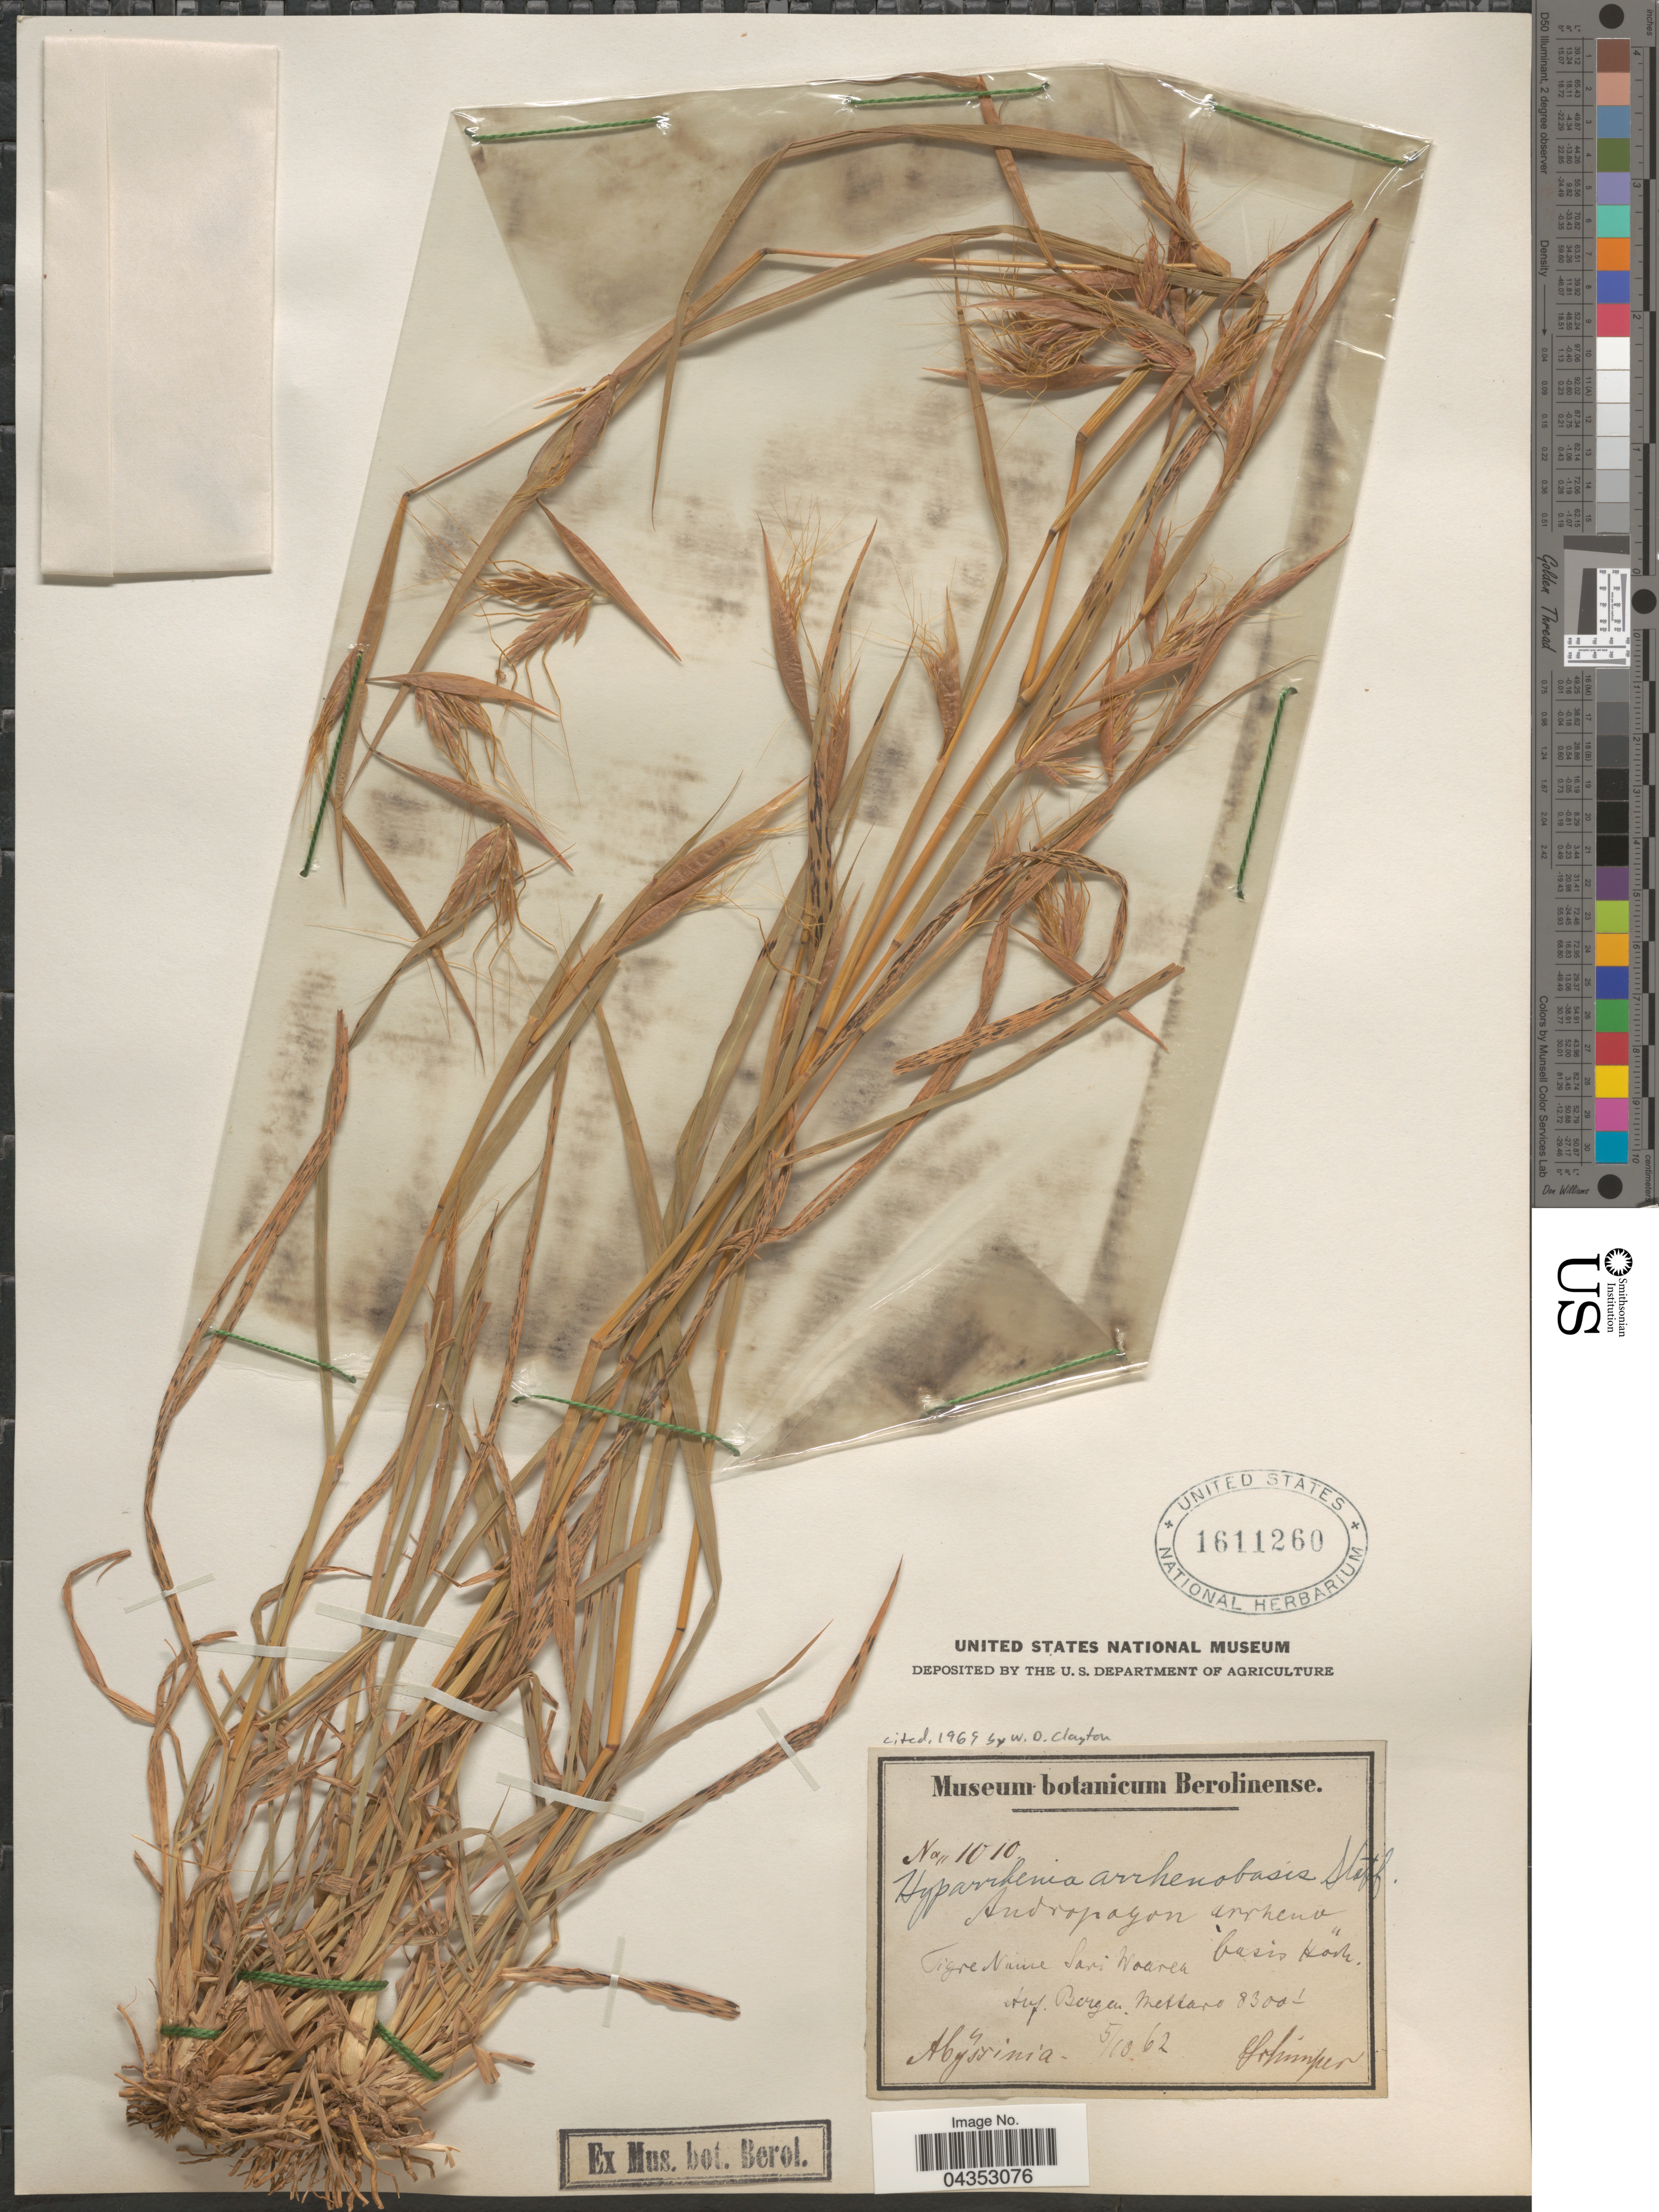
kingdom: Plantae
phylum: Tracheophyta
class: Liliopsida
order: Poales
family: Poaceae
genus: Hyparrhenia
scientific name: Hyparrhenia arrhenobasis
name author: (Hochst. ex Steud.) Stapf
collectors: -. Schimper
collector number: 1010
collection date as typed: Transcribed d/m/y: 5/10/62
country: Ethiopia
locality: Tigre Name Sari Woarea. Auf Bergen Mettaro. Abyssinia.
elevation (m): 2530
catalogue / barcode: US 1611260